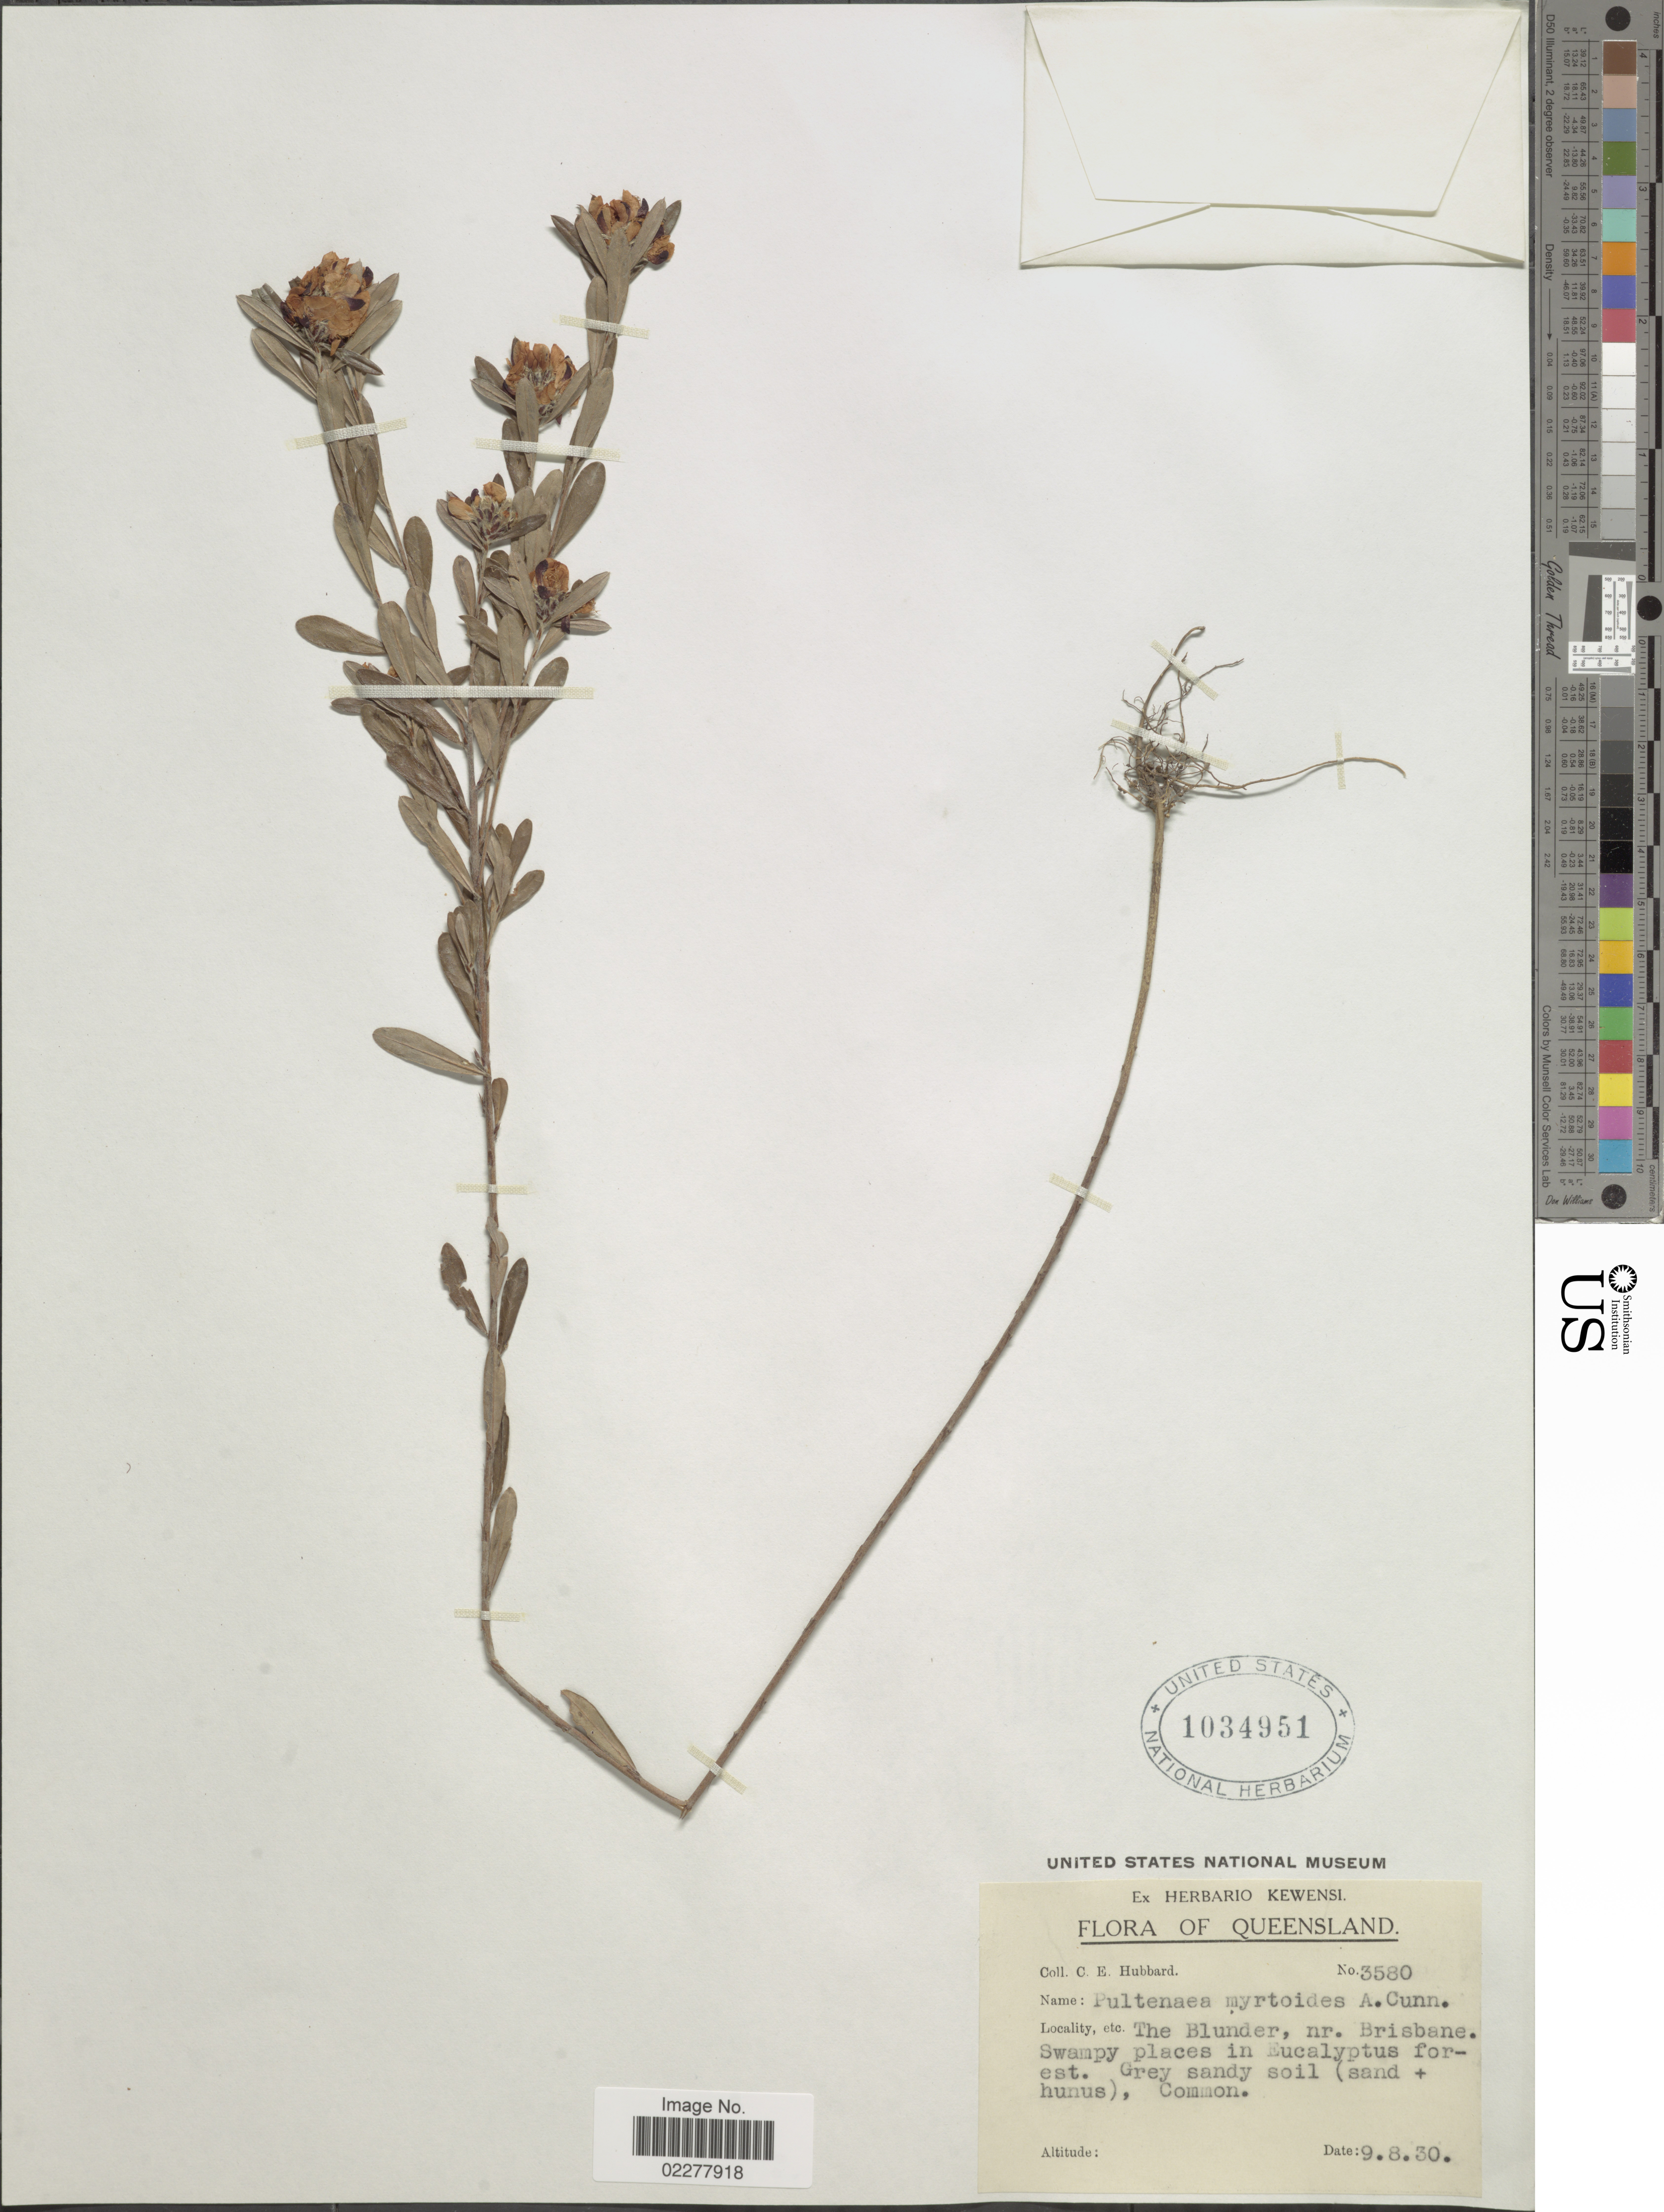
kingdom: Plantae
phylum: Tracheophyta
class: Magnoliopsida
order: Fabales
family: Fabaceae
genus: Pultenaea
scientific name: Pultenaea myrtoides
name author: A. Cunn. ex Benth.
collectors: C. E. Hubbard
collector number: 3580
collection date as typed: Transcribed d/m/y: 9/8/30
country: Australia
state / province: Queensland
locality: The Blunder, nr. Brisbane. Swampy places in Eucalyptus forest.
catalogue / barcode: US 1034951